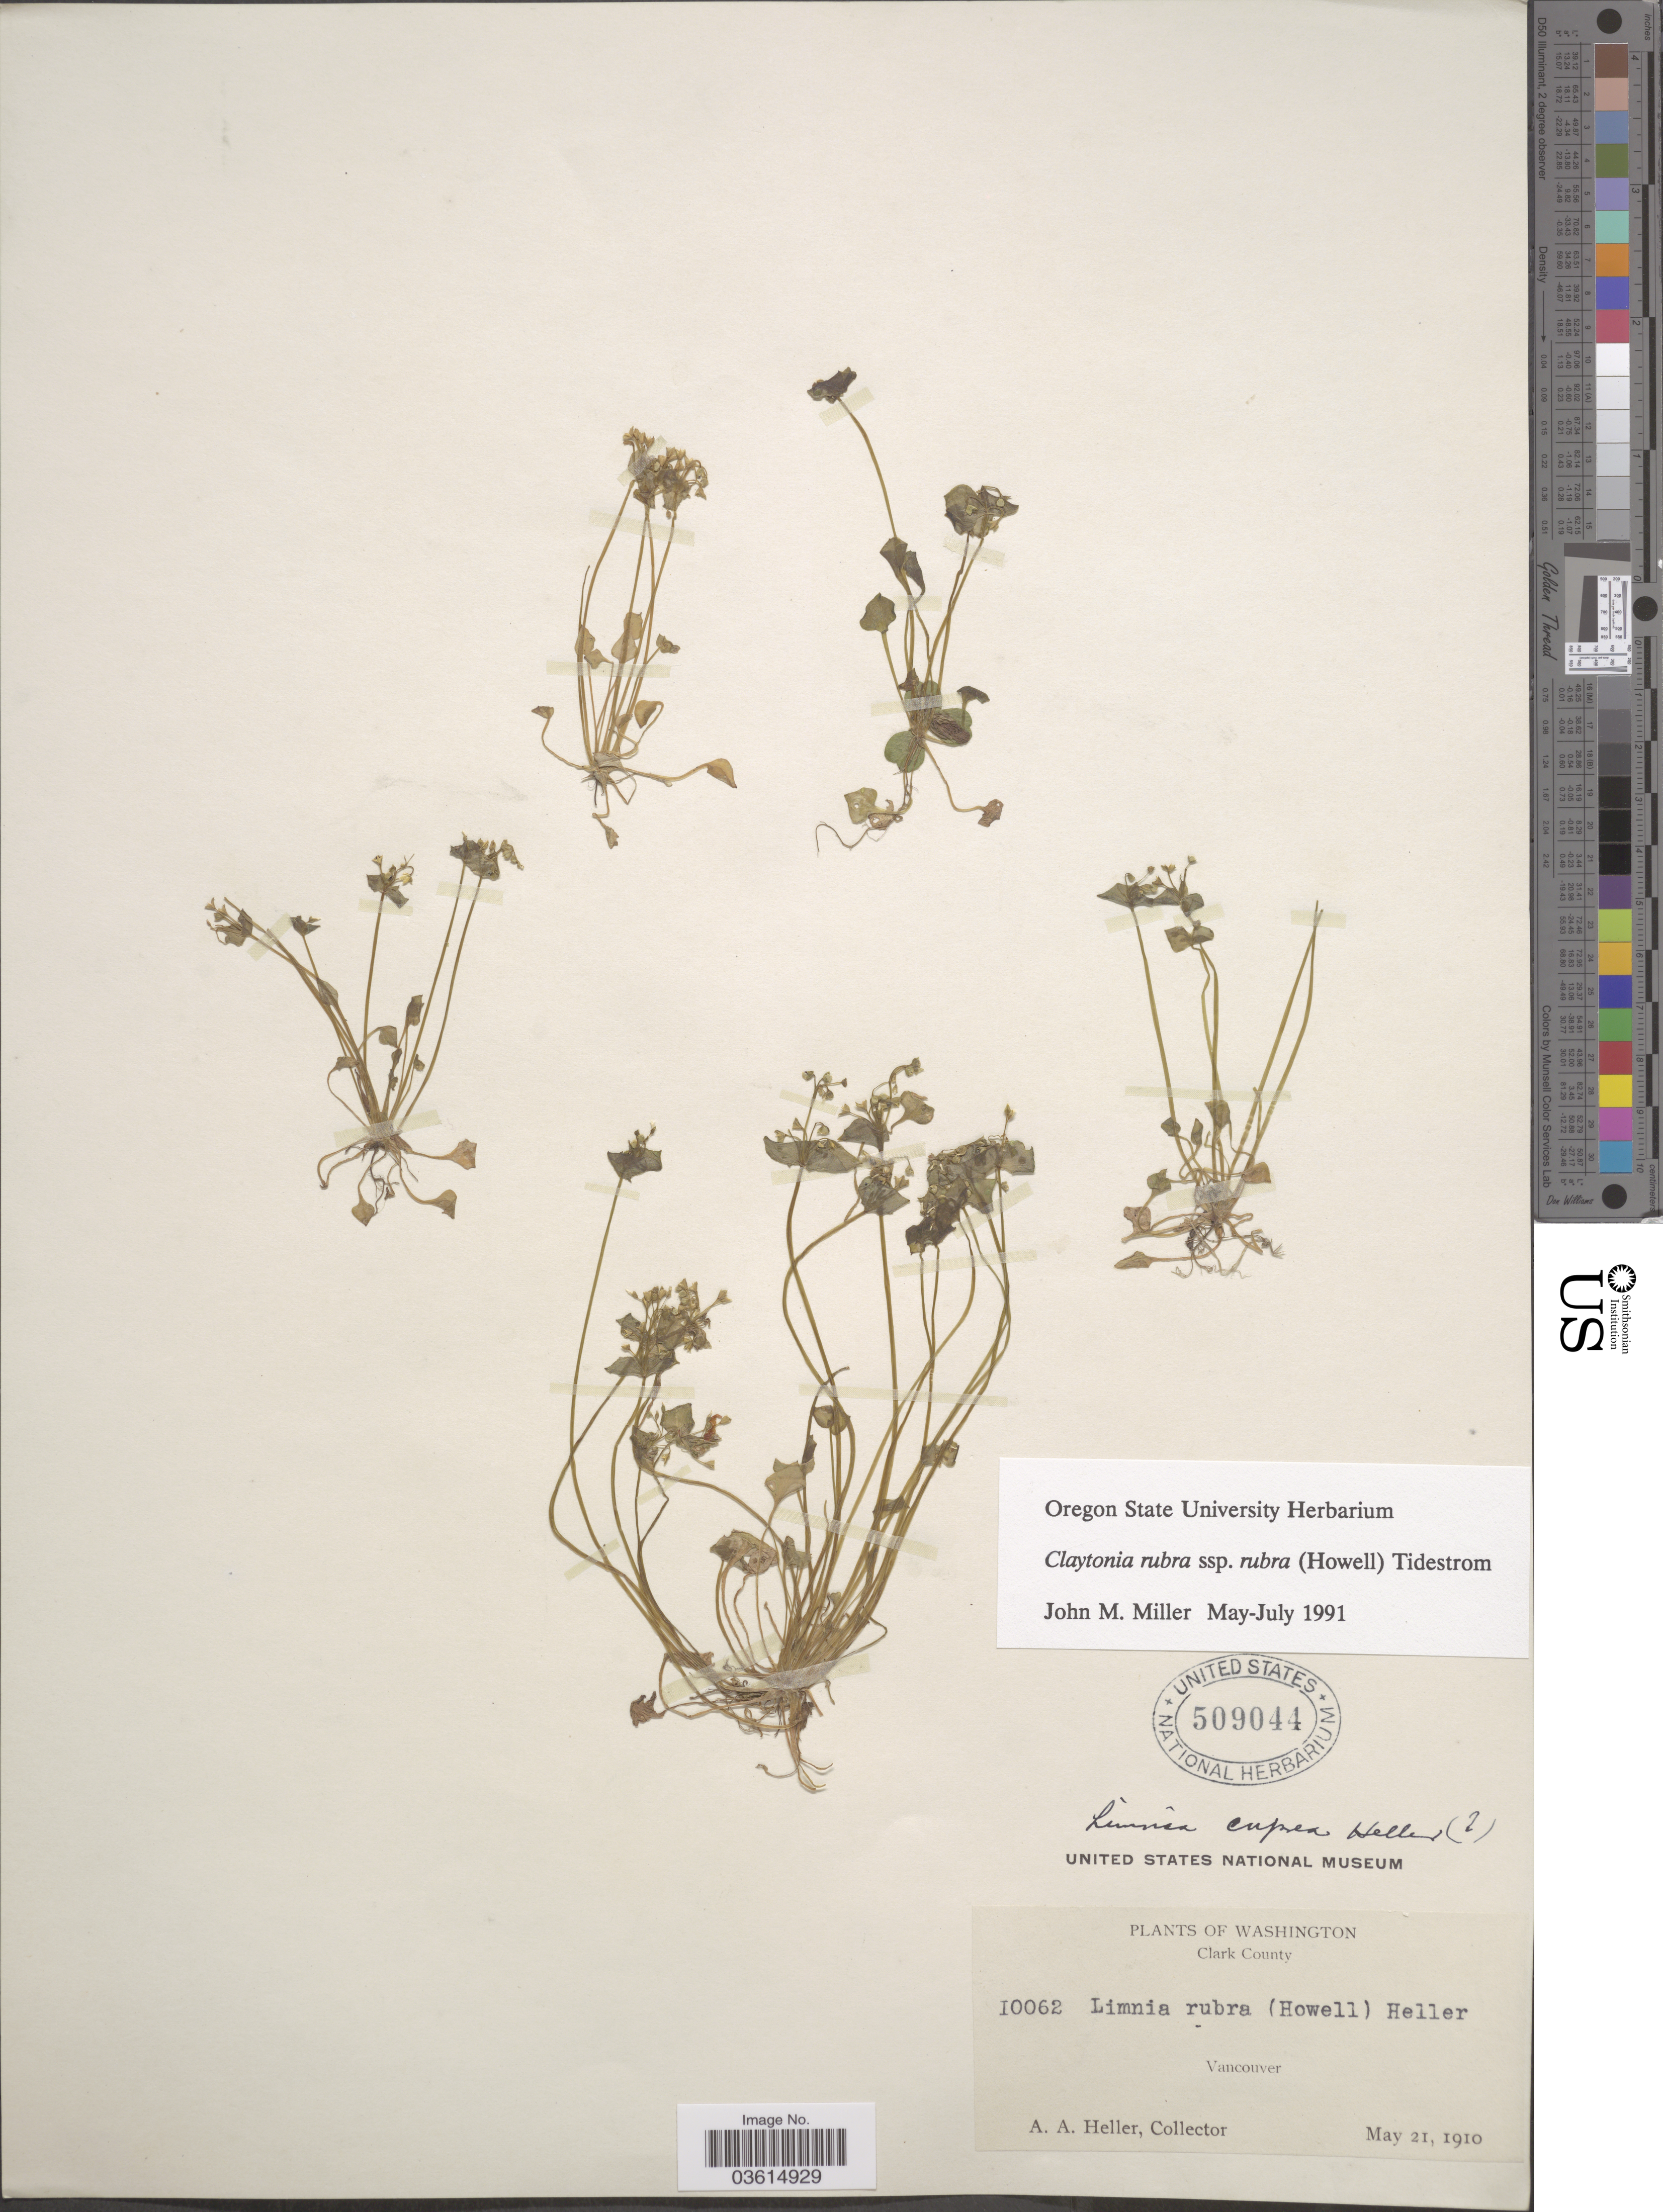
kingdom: Plantae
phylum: Tracheophyta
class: Magnoliopsida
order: Caryophyllales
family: Montiaceae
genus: Claytonia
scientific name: Claytonia rubra subsp. rubra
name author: (Howell) Tidestr.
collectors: A. A. Heller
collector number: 10062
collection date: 1910-05-21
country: United States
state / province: Washington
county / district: Clark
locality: Clark County. Vancouver.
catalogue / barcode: US 509044